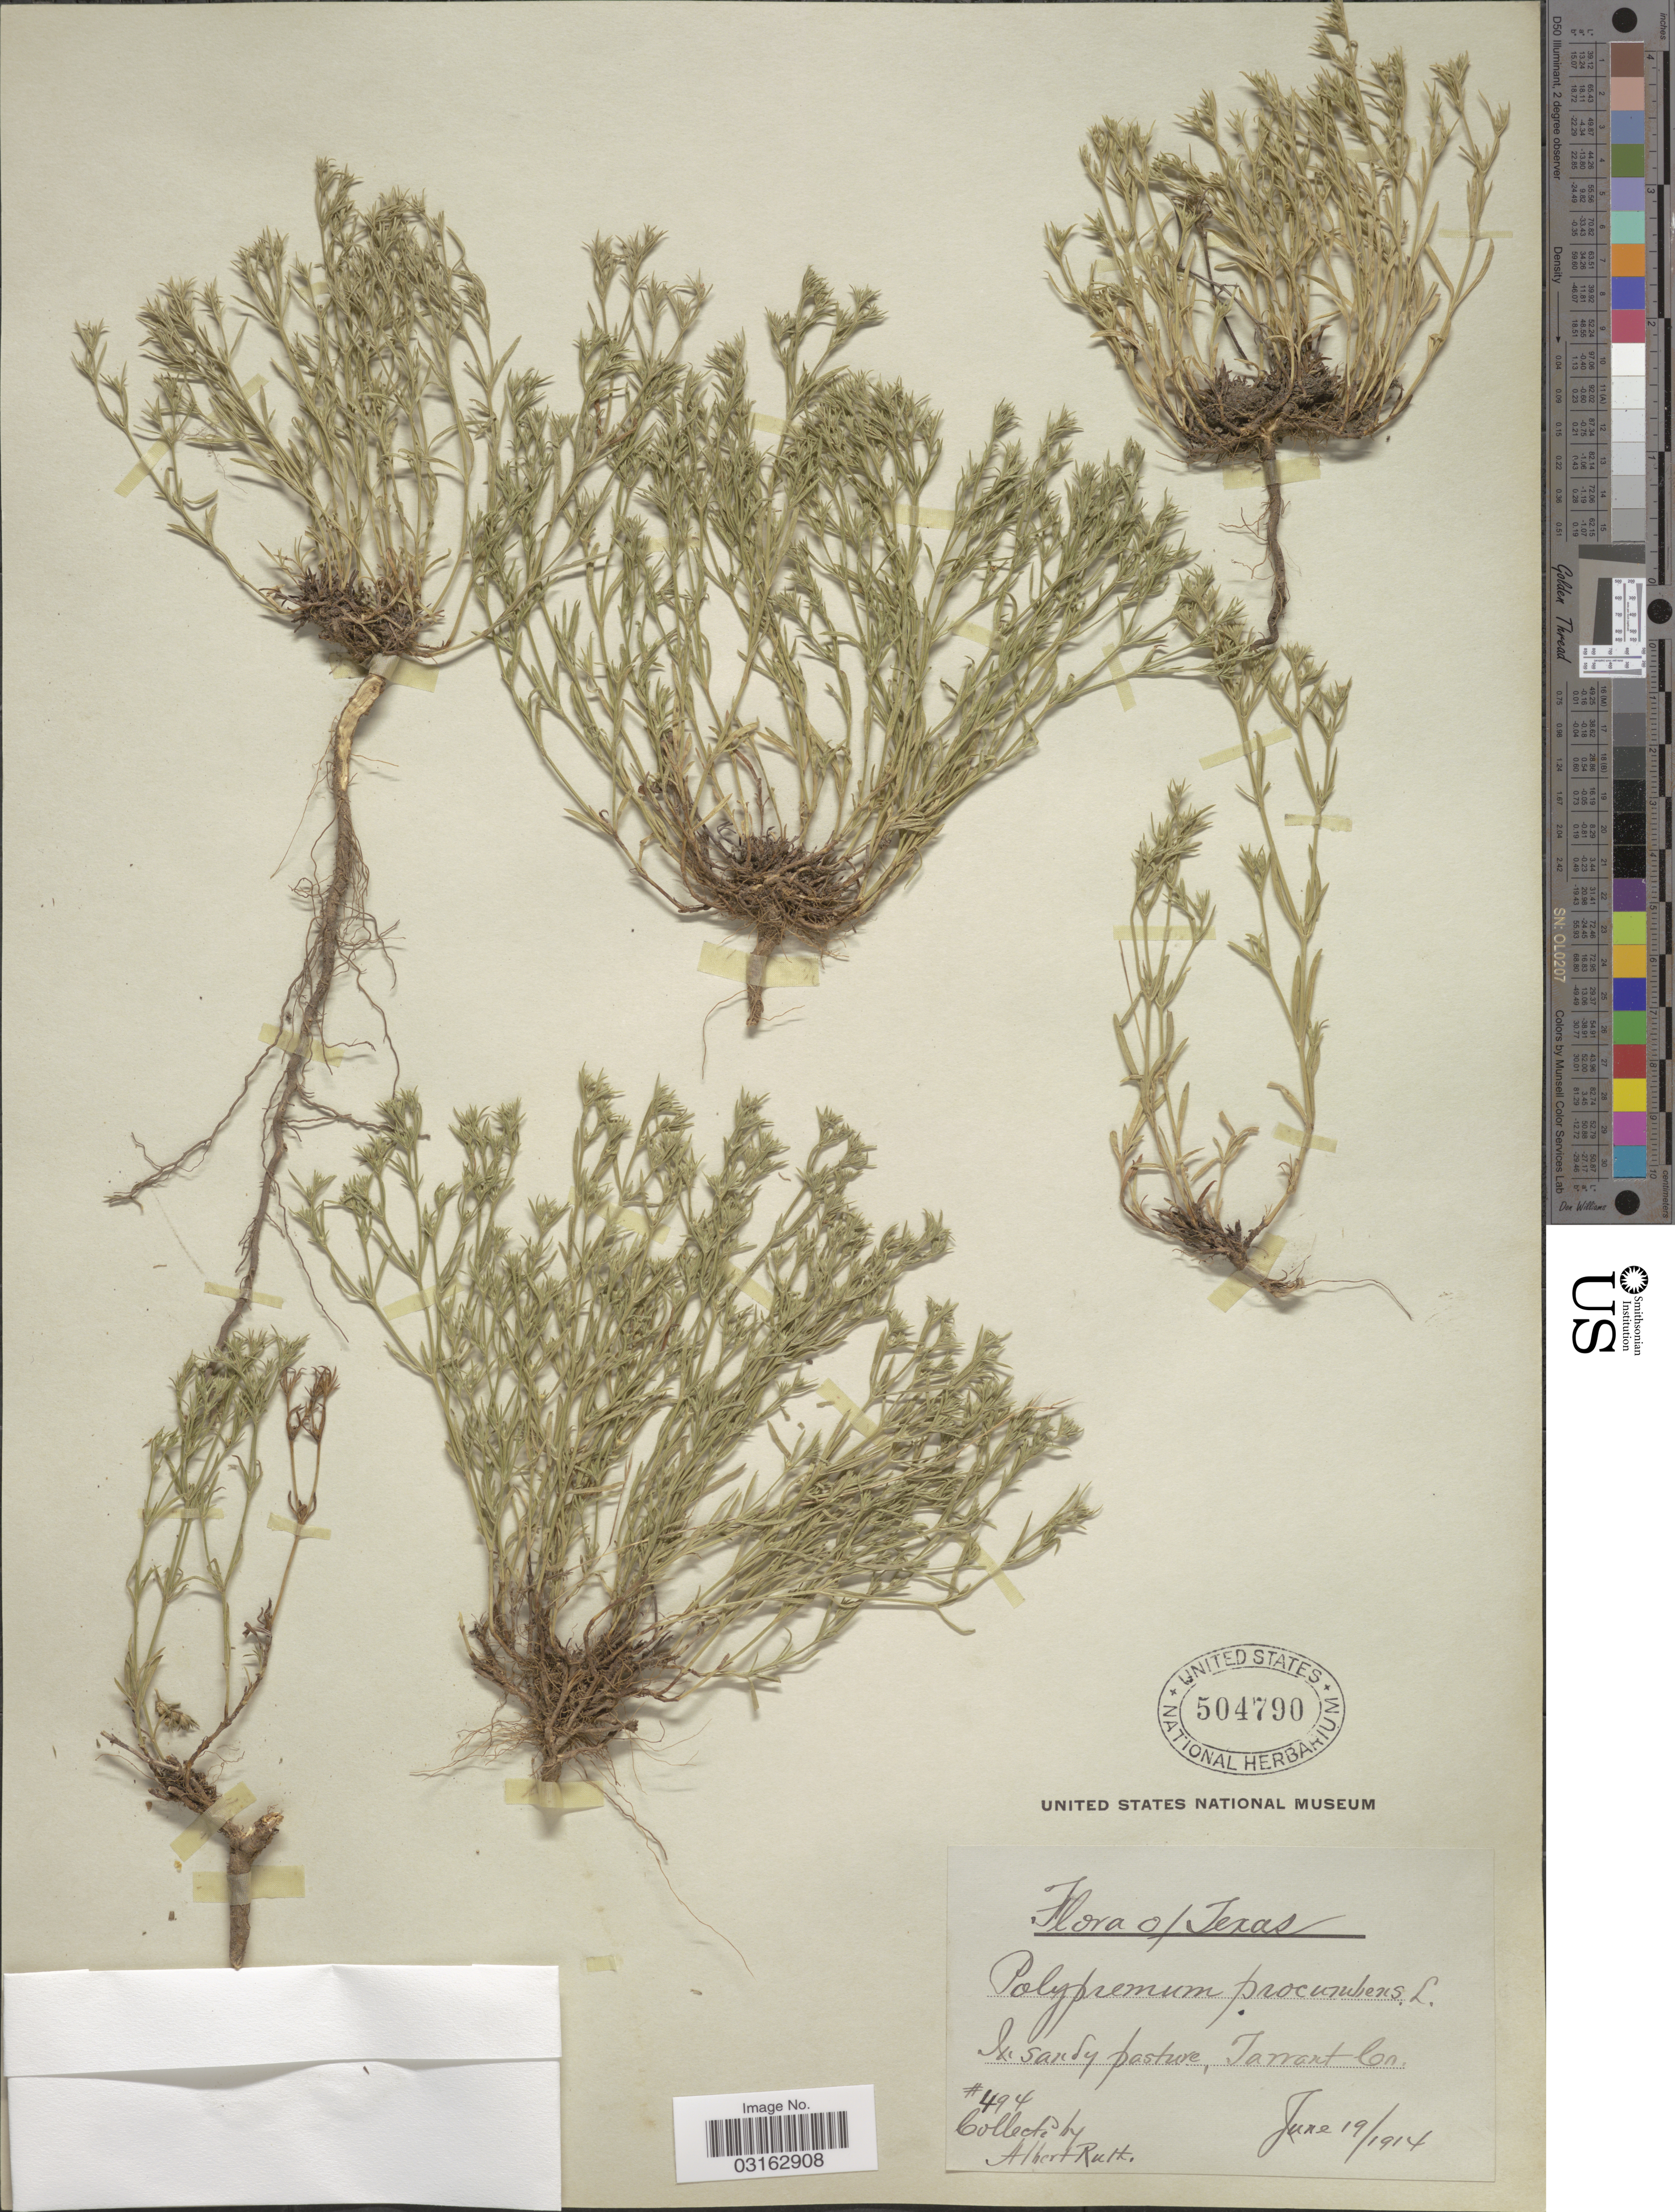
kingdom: Plantae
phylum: Tracheophyta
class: Magnoliopsida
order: Lamiales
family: Tetrachondraceae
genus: Polypremum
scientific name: Polypremum procumbens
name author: L.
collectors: A. Ruth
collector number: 494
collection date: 1914-06-19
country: United States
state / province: Texas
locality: Tarrant Co.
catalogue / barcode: US 504790